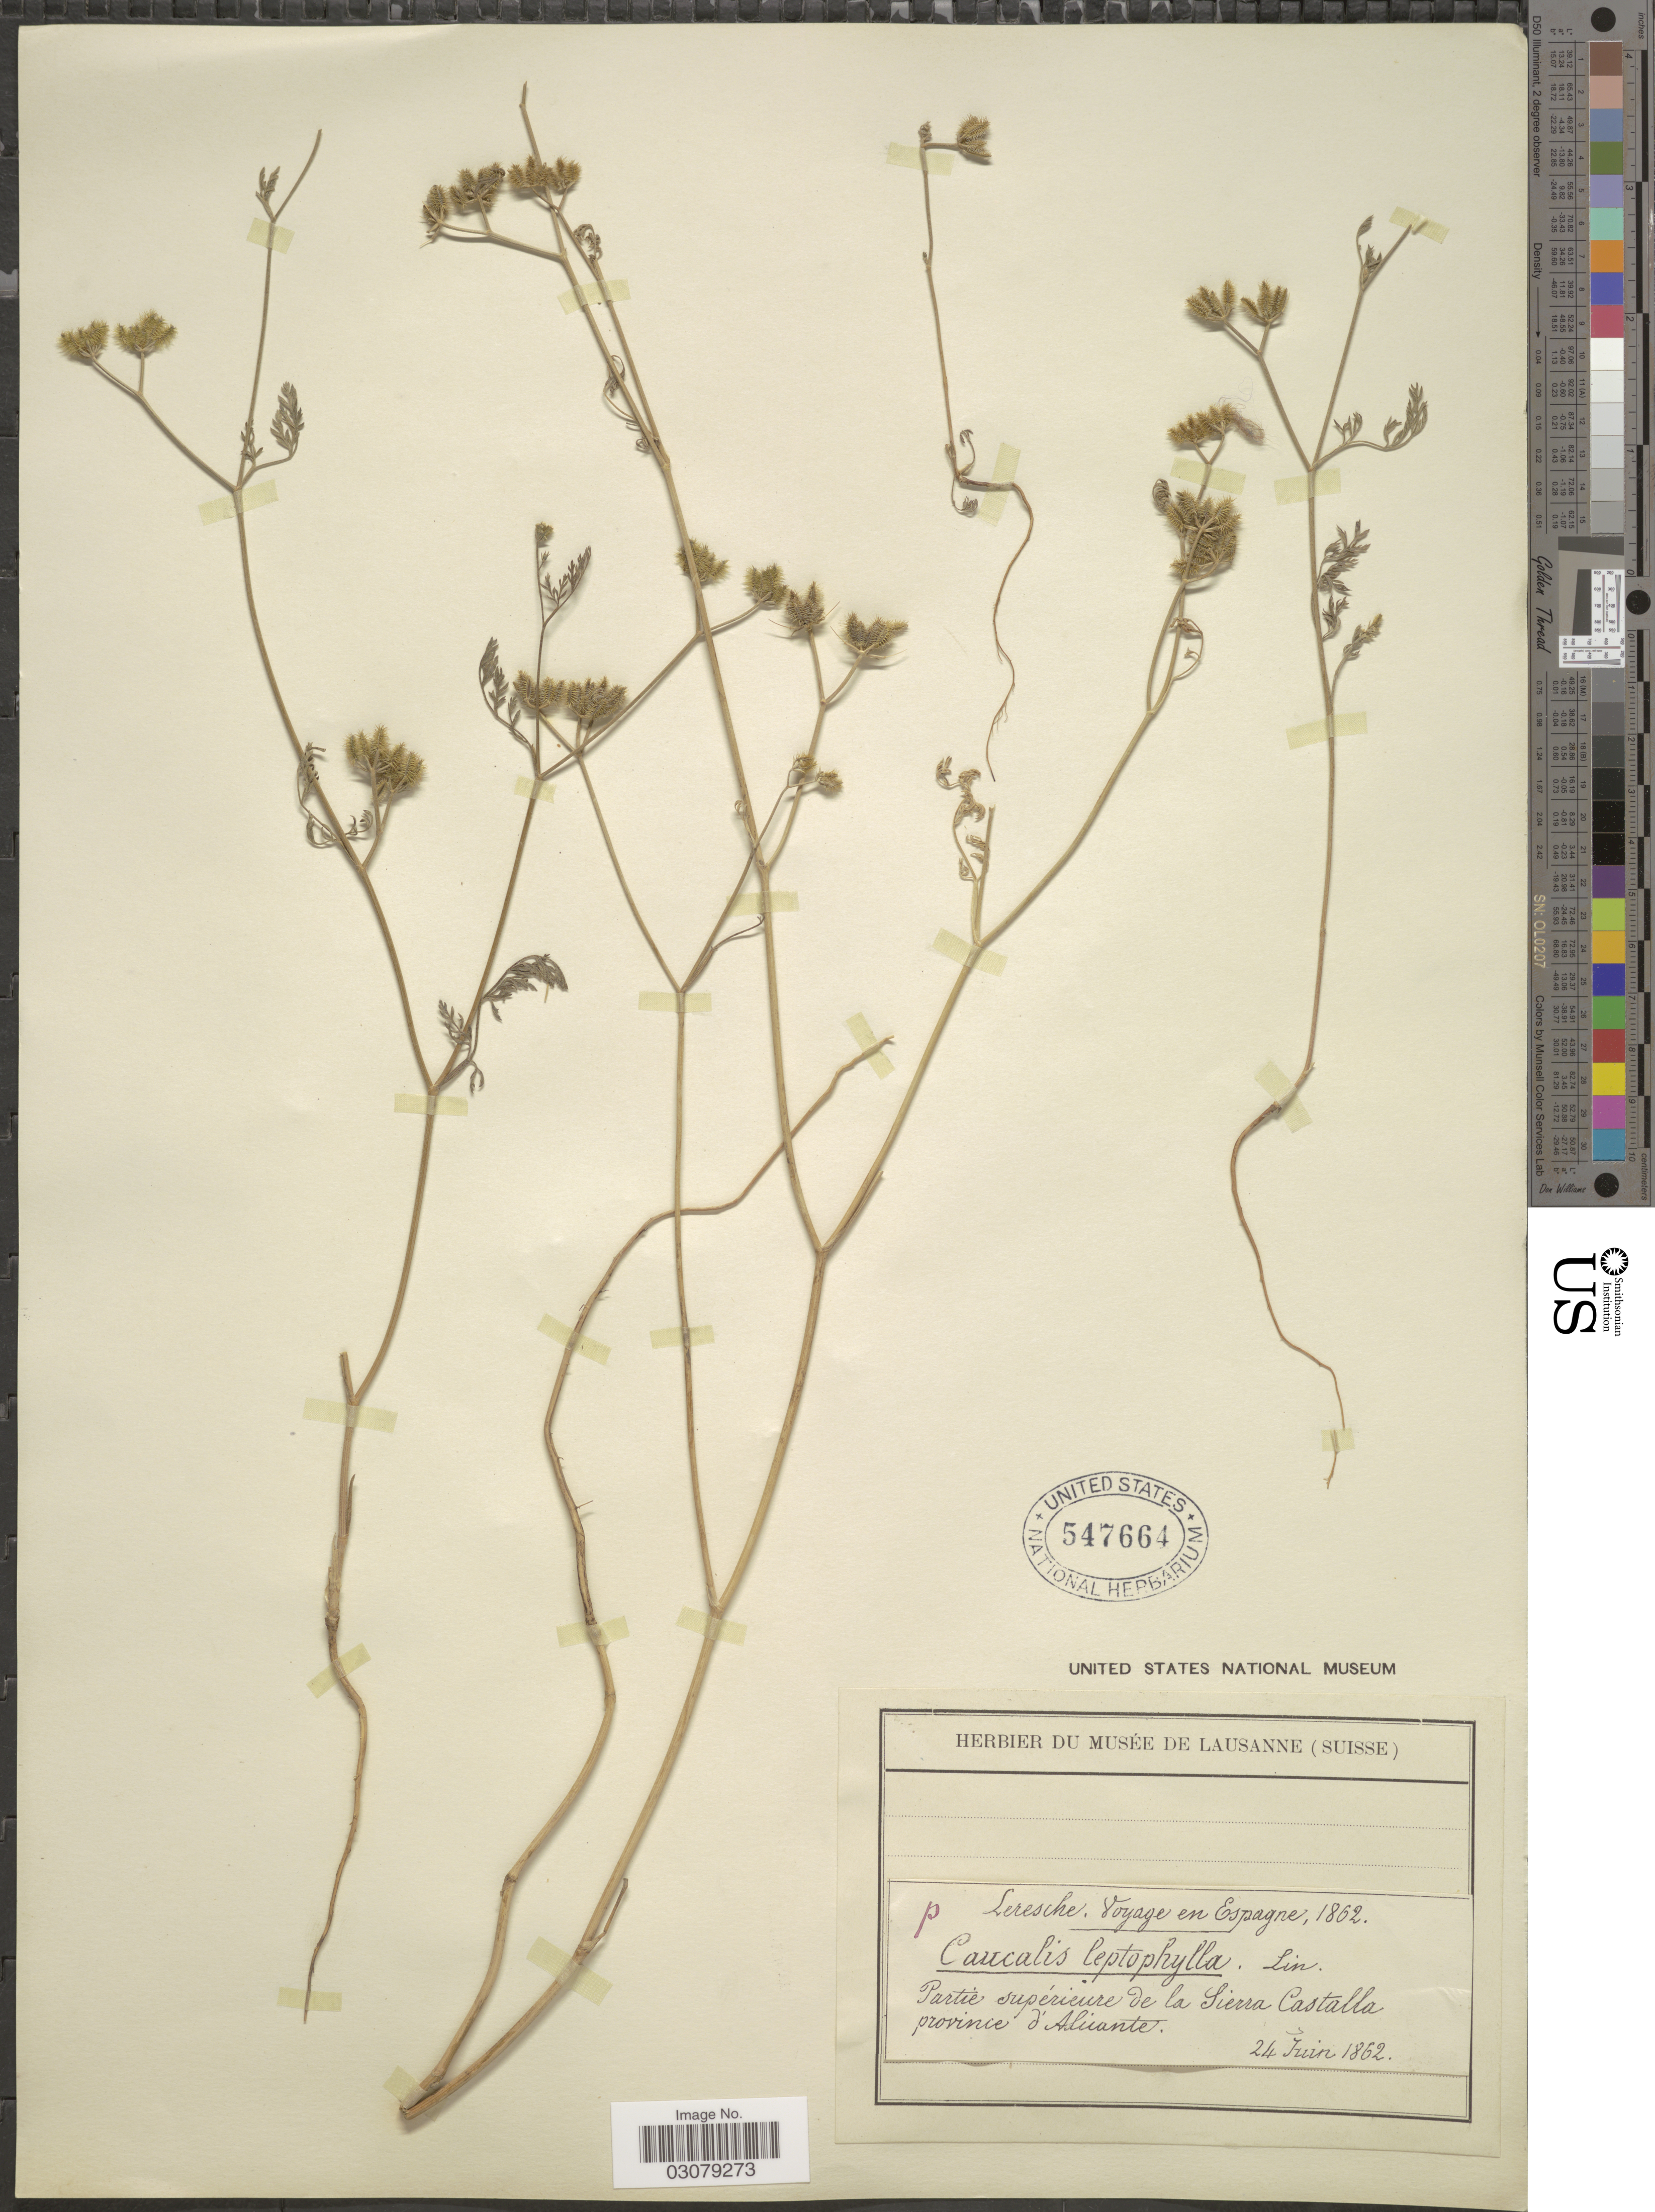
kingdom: Plantae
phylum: Tracheophyta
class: Magnoliopsida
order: Apiales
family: Apiaceae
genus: Torilis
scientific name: Torilis leptophylla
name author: (L.) Rchb. f.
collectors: Leresche, --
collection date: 1862-06-24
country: Spain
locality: Partie supérieure de la Sierra Castalla, province d'Aluante.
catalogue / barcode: US 547664